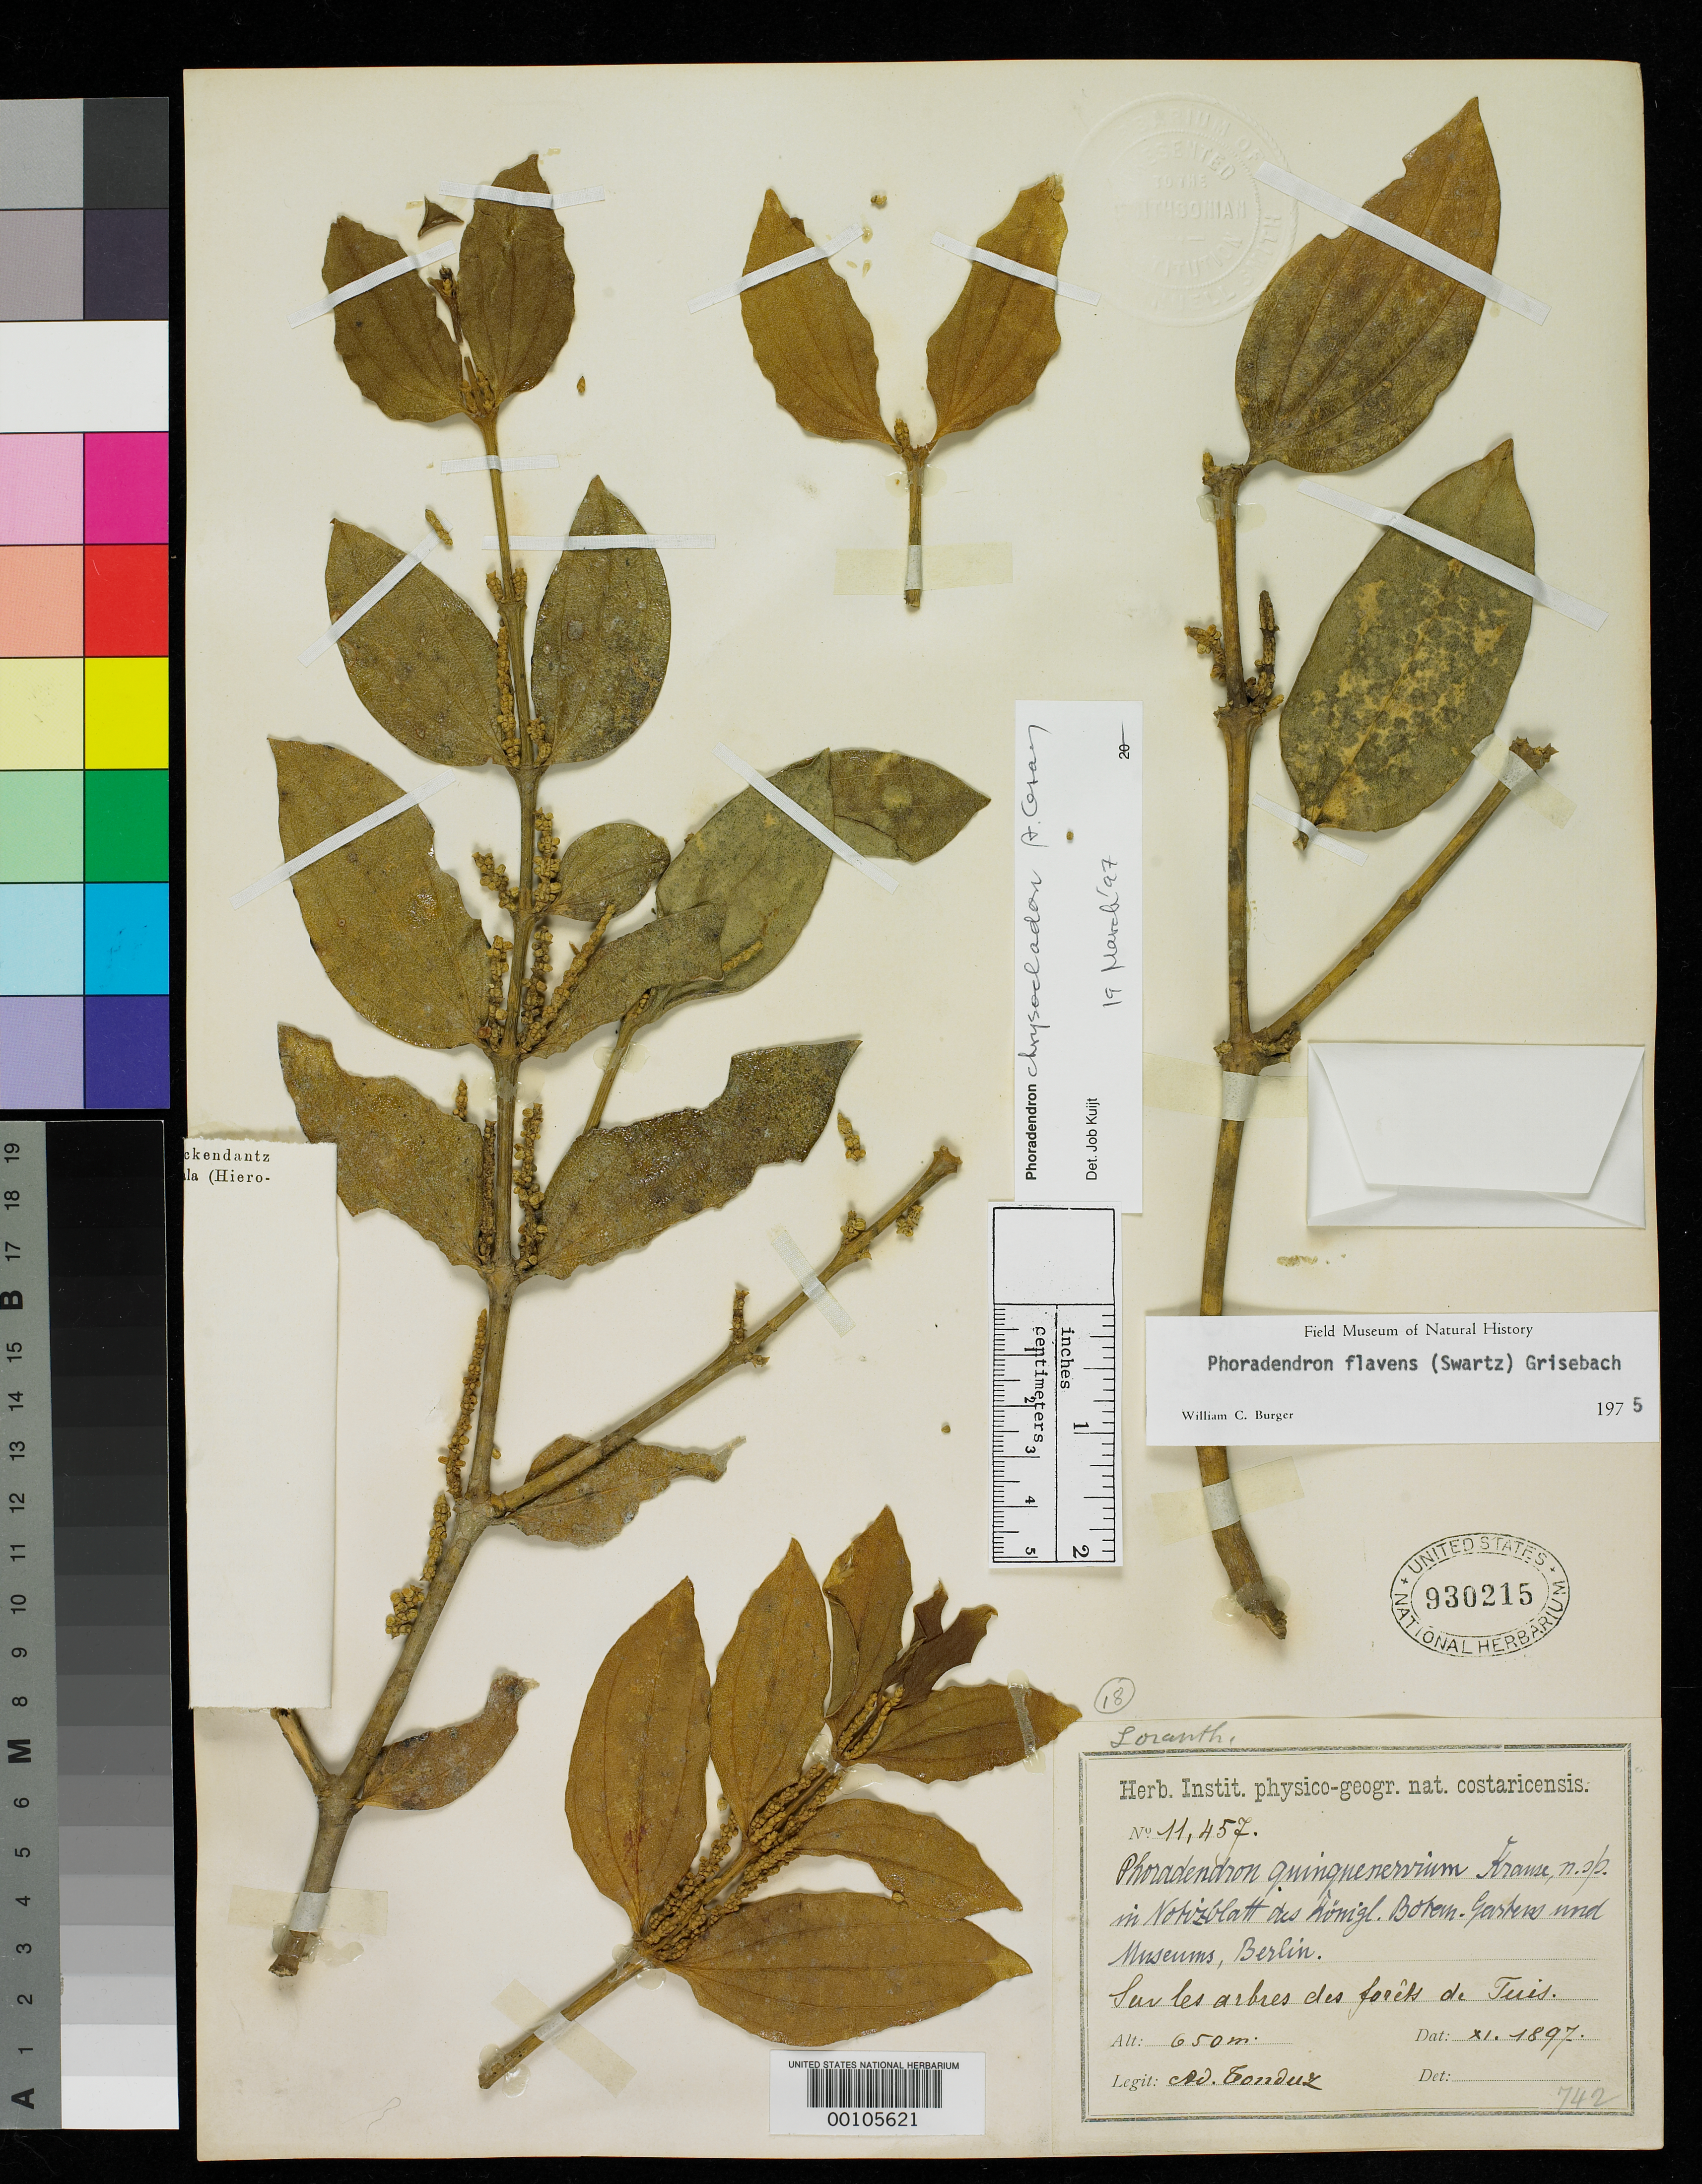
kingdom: Plantae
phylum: Tracheophyta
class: Magnoliopsida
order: Santalales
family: Viscaceae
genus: Phoradendron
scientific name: Phoradendron quinquenervium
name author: K. Krause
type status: Isotype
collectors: A. Tonduz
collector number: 11457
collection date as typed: Nov 1897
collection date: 1897-11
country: Costa Rica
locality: Sur les arbres des forets de Tuis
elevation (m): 650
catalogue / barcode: US 930215